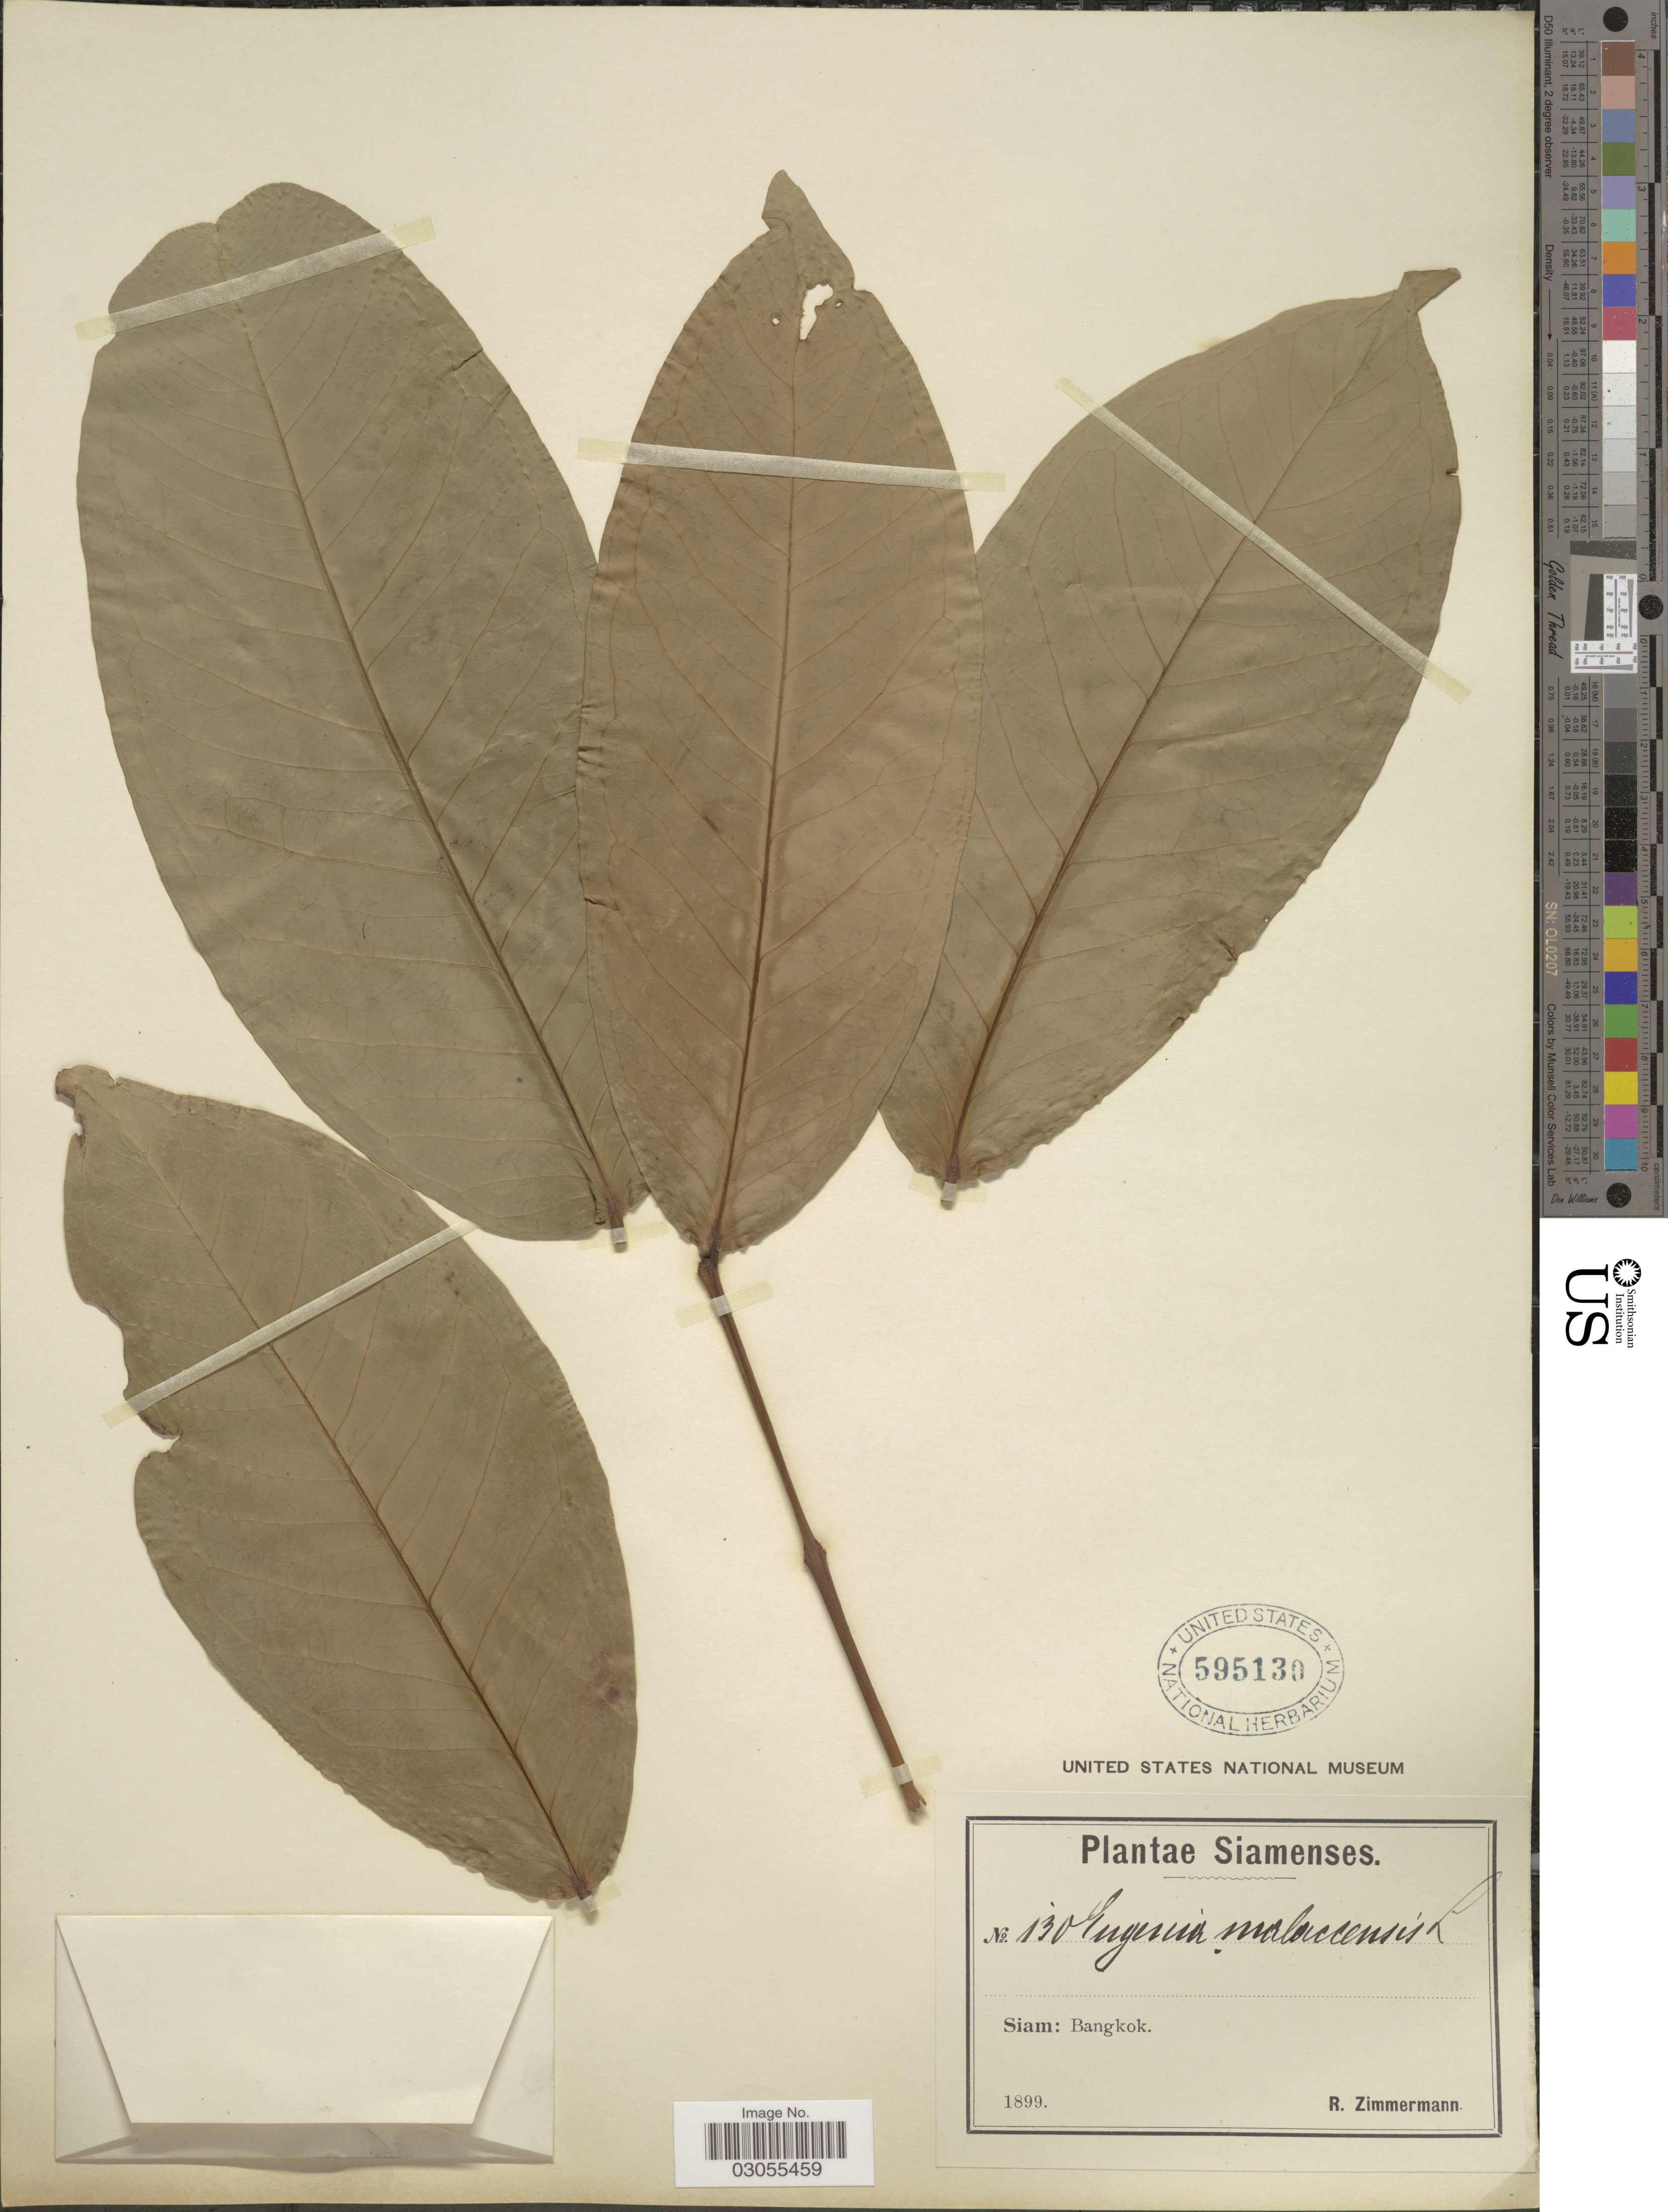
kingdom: Plantae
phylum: Tracheophyta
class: Magnoliopsida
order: Myrtales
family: Myrtaceae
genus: Syzygium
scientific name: Syzygium malaccense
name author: (L.) Merr. & L.M. Perry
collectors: R. Zimmerman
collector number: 130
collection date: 1899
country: Thailand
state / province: Bangkok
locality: Siam.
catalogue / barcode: US 595130